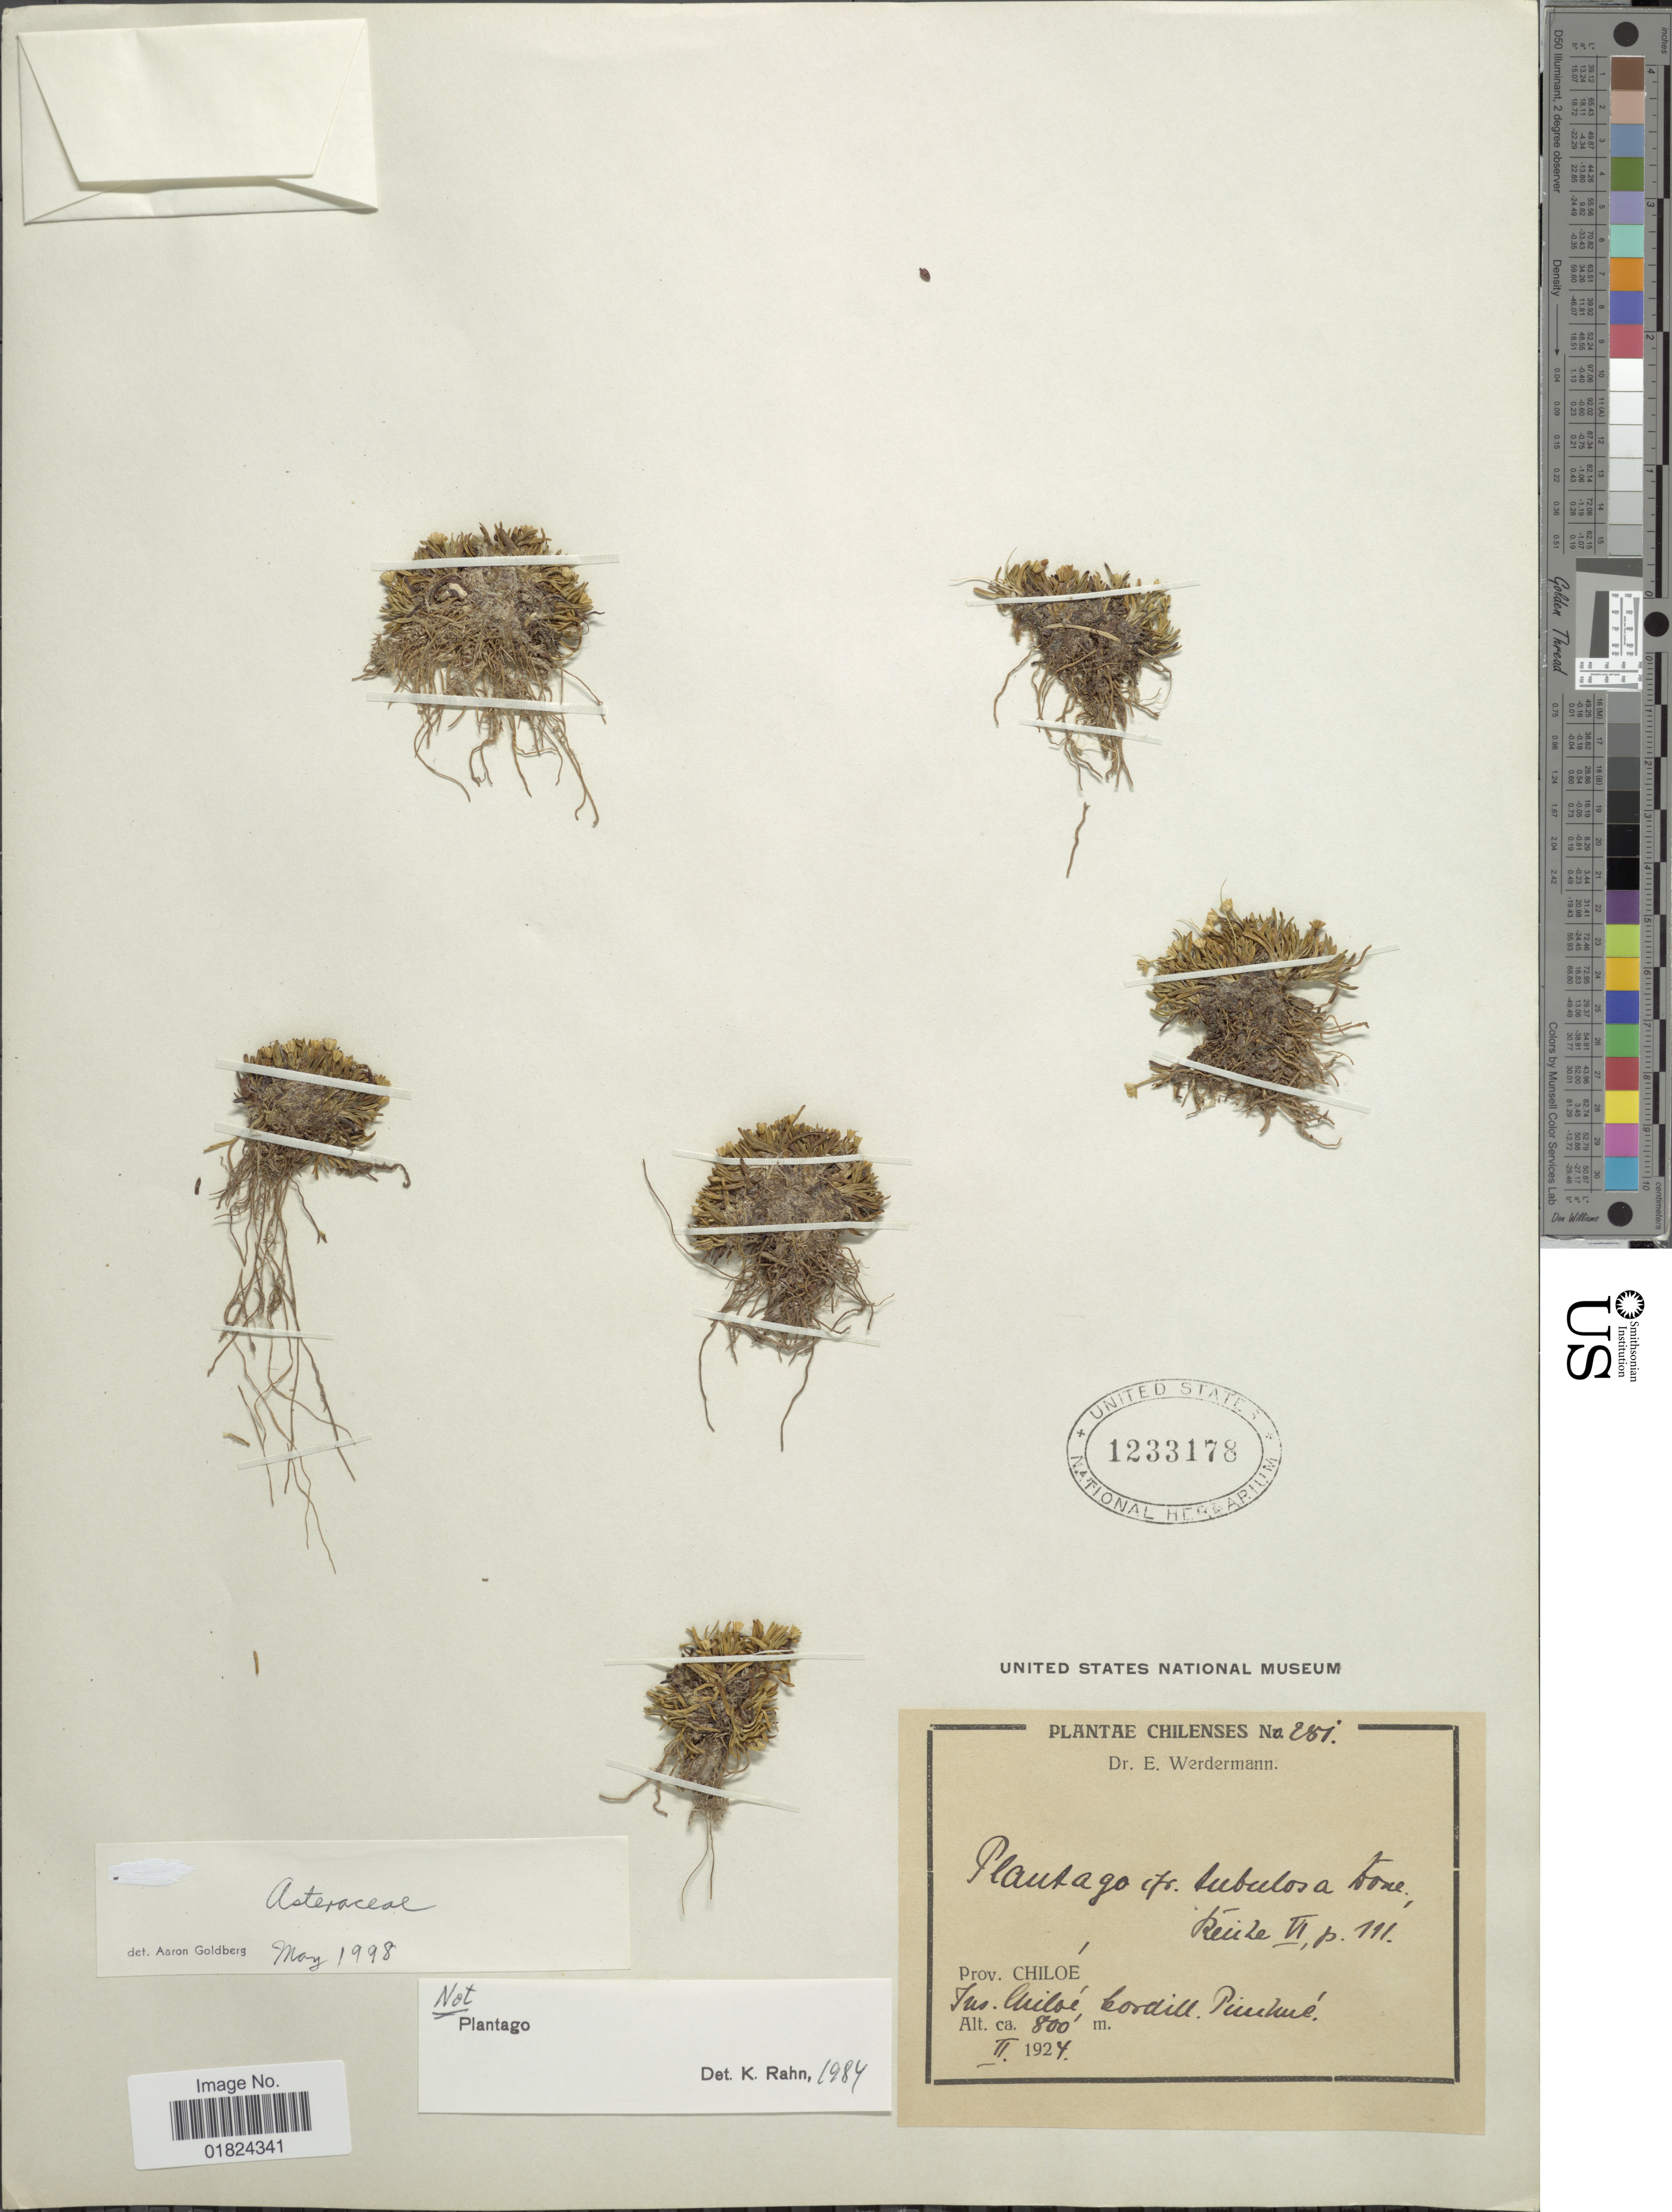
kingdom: Plantae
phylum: Tracheophyta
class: Magnoliopsida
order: Asterales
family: Asteraceae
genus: Abrotanella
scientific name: Abrotanella sp.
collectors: E. Werdermann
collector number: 28i*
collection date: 1927-02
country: Chile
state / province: Arica y Parinacota (XV)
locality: Ins. Chiloe, Cordill. Pinihue.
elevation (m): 800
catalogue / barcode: US 1233178